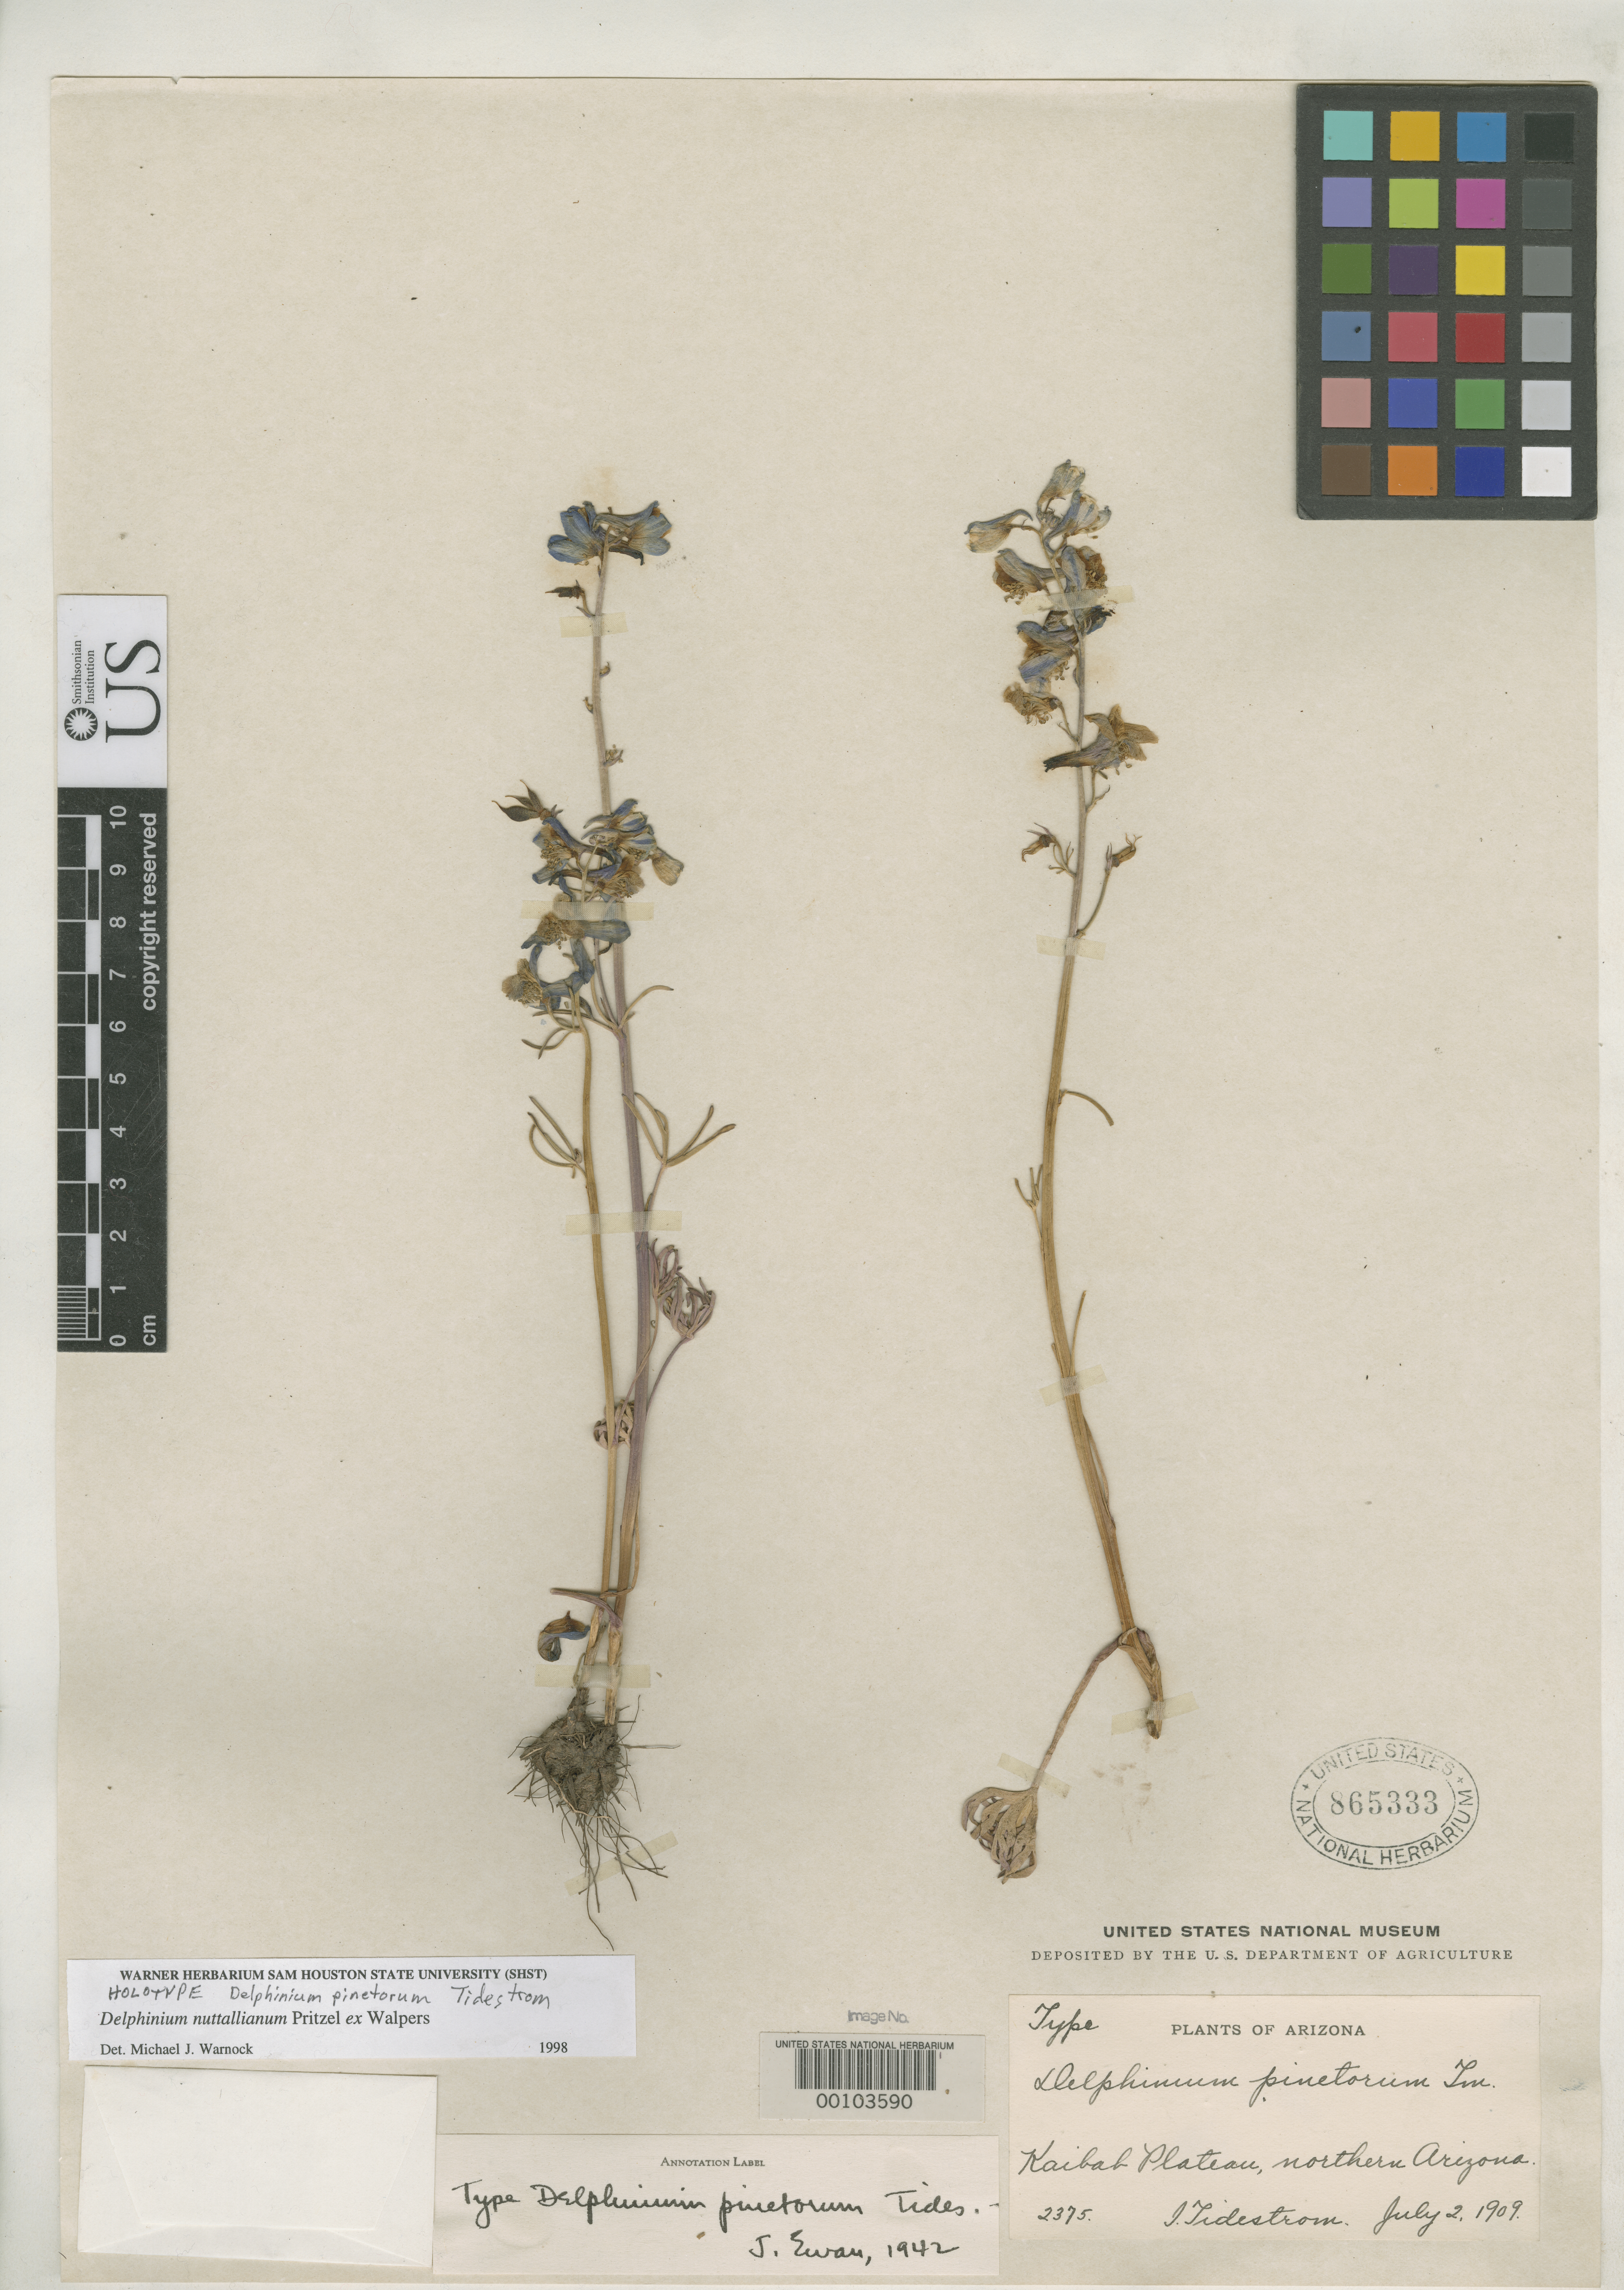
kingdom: Plantae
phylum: Tracheophyta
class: Magnoliopsida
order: Ranunculales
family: Ranunculaceae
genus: Delphinium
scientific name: Delphinium pinetorum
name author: Tidestr.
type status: Holotype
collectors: I. F. Tidestrom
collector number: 2375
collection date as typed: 02 Jul 1909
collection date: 1909-07-02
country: United States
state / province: Arizona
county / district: Coconino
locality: Kaibab Plateau.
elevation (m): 2400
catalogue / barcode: US 865333